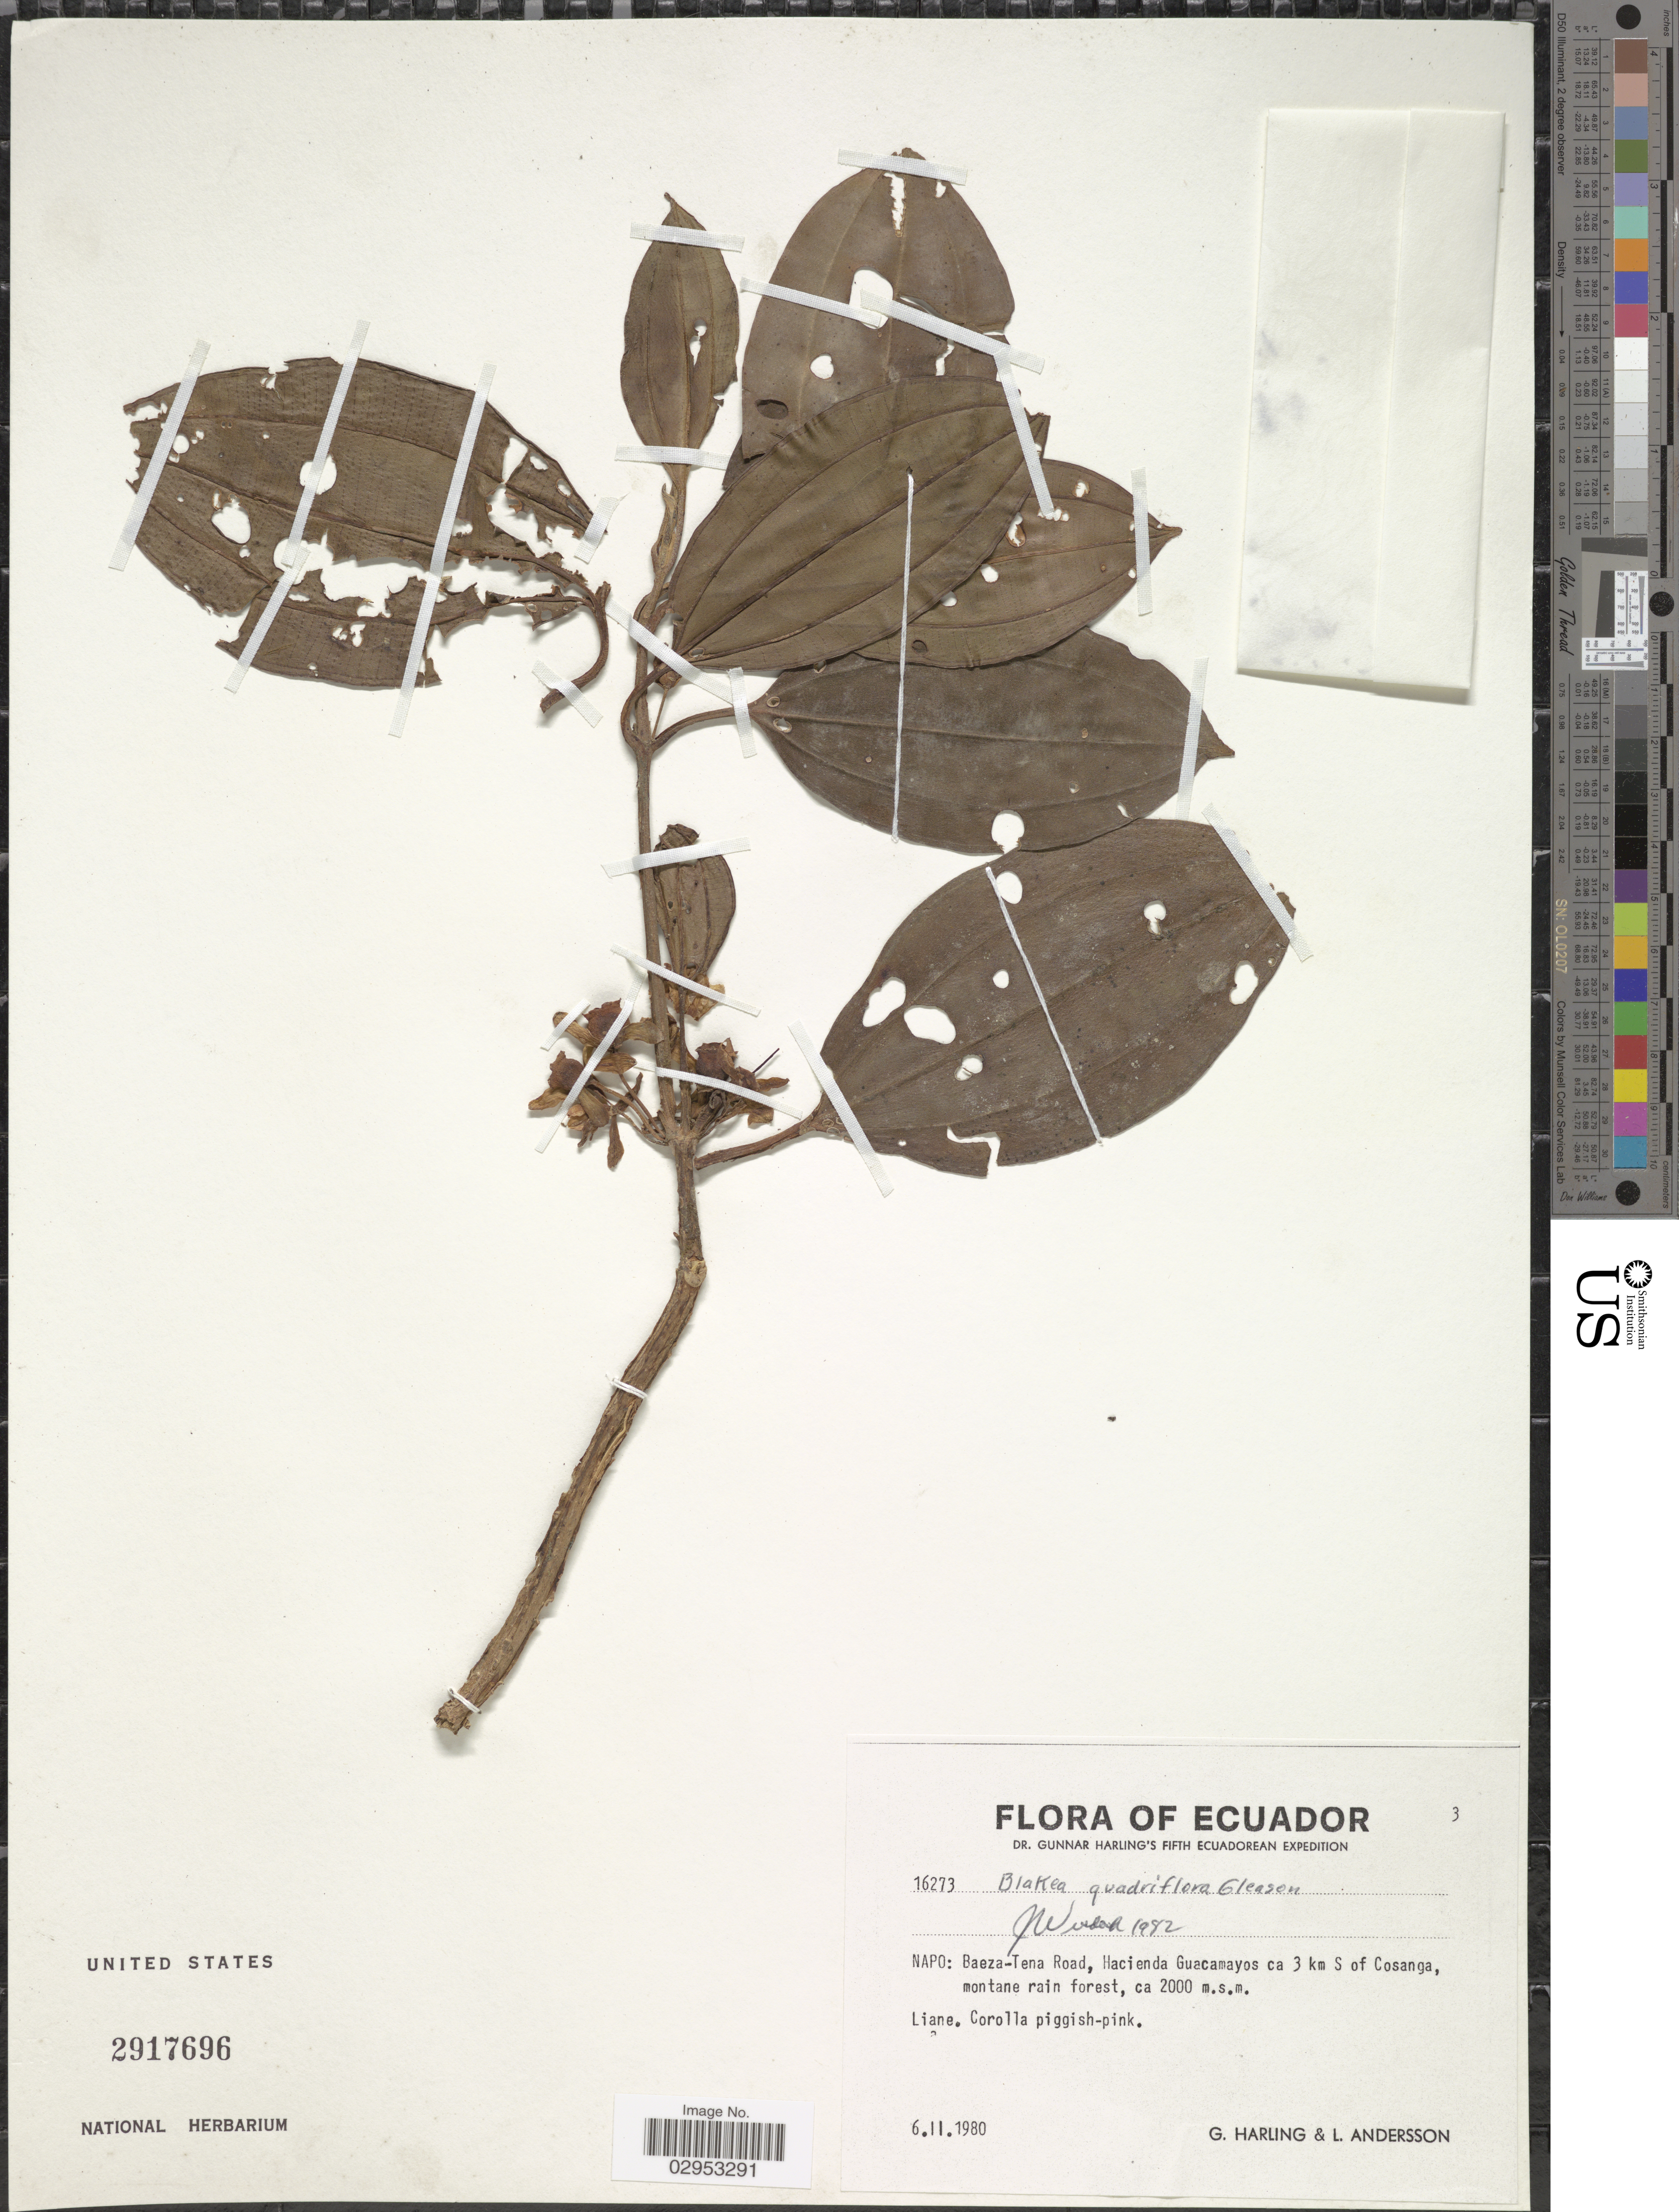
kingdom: Plantae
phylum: Tracheophyta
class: Magnoliopsida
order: Myrtales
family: Melastomataceae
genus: Blakea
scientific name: Blakea quadriflora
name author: Gleason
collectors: G. Harling & L. Andersson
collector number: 16273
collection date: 1980-02-06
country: Ecuador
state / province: Napo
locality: Baeza-Tena Road, Hacienda Guacamayos ca 3 km S of Cosanga.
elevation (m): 2000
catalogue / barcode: US 2917696